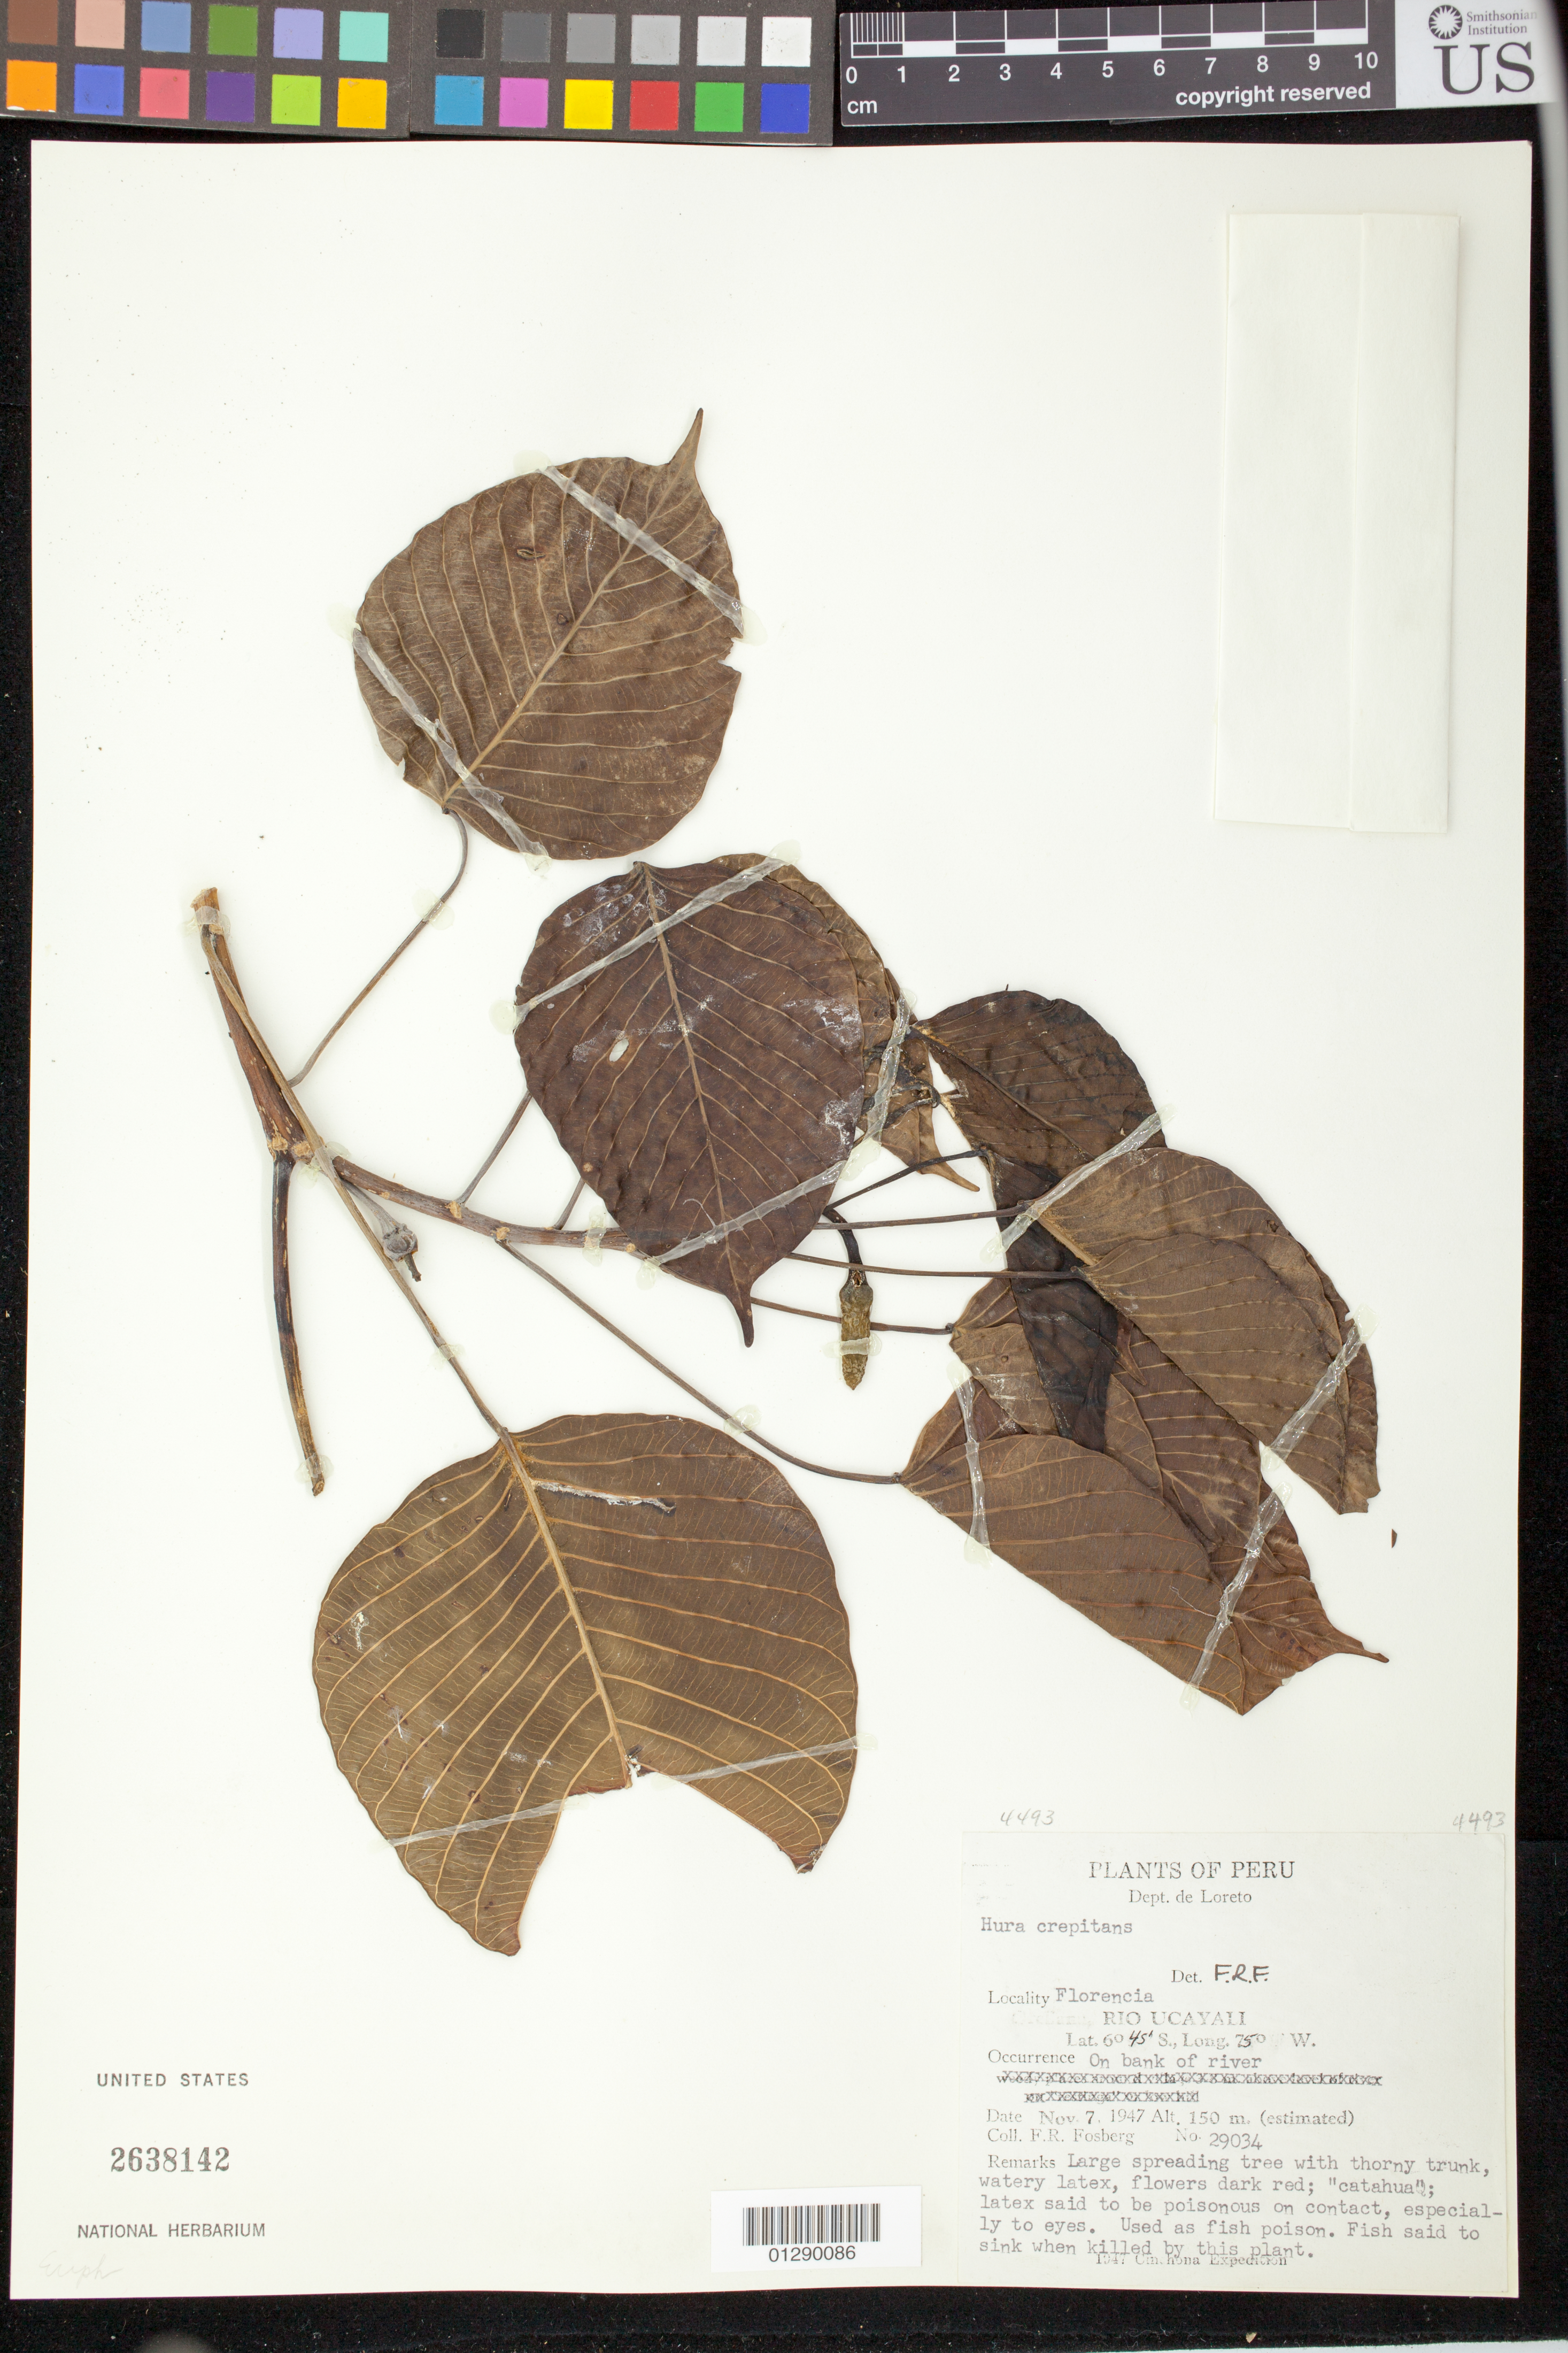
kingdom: Plantae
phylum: Tracheophyta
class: Magnoliopsida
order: Malpighiales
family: Euphorbiaceae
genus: Hura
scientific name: Hura crepitans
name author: L.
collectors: F. R. Fosberg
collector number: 29034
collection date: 1947-11-07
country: Peru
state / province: Loreto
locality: Florencia Rio Ucayali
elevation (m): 46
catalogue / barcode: US 2638142